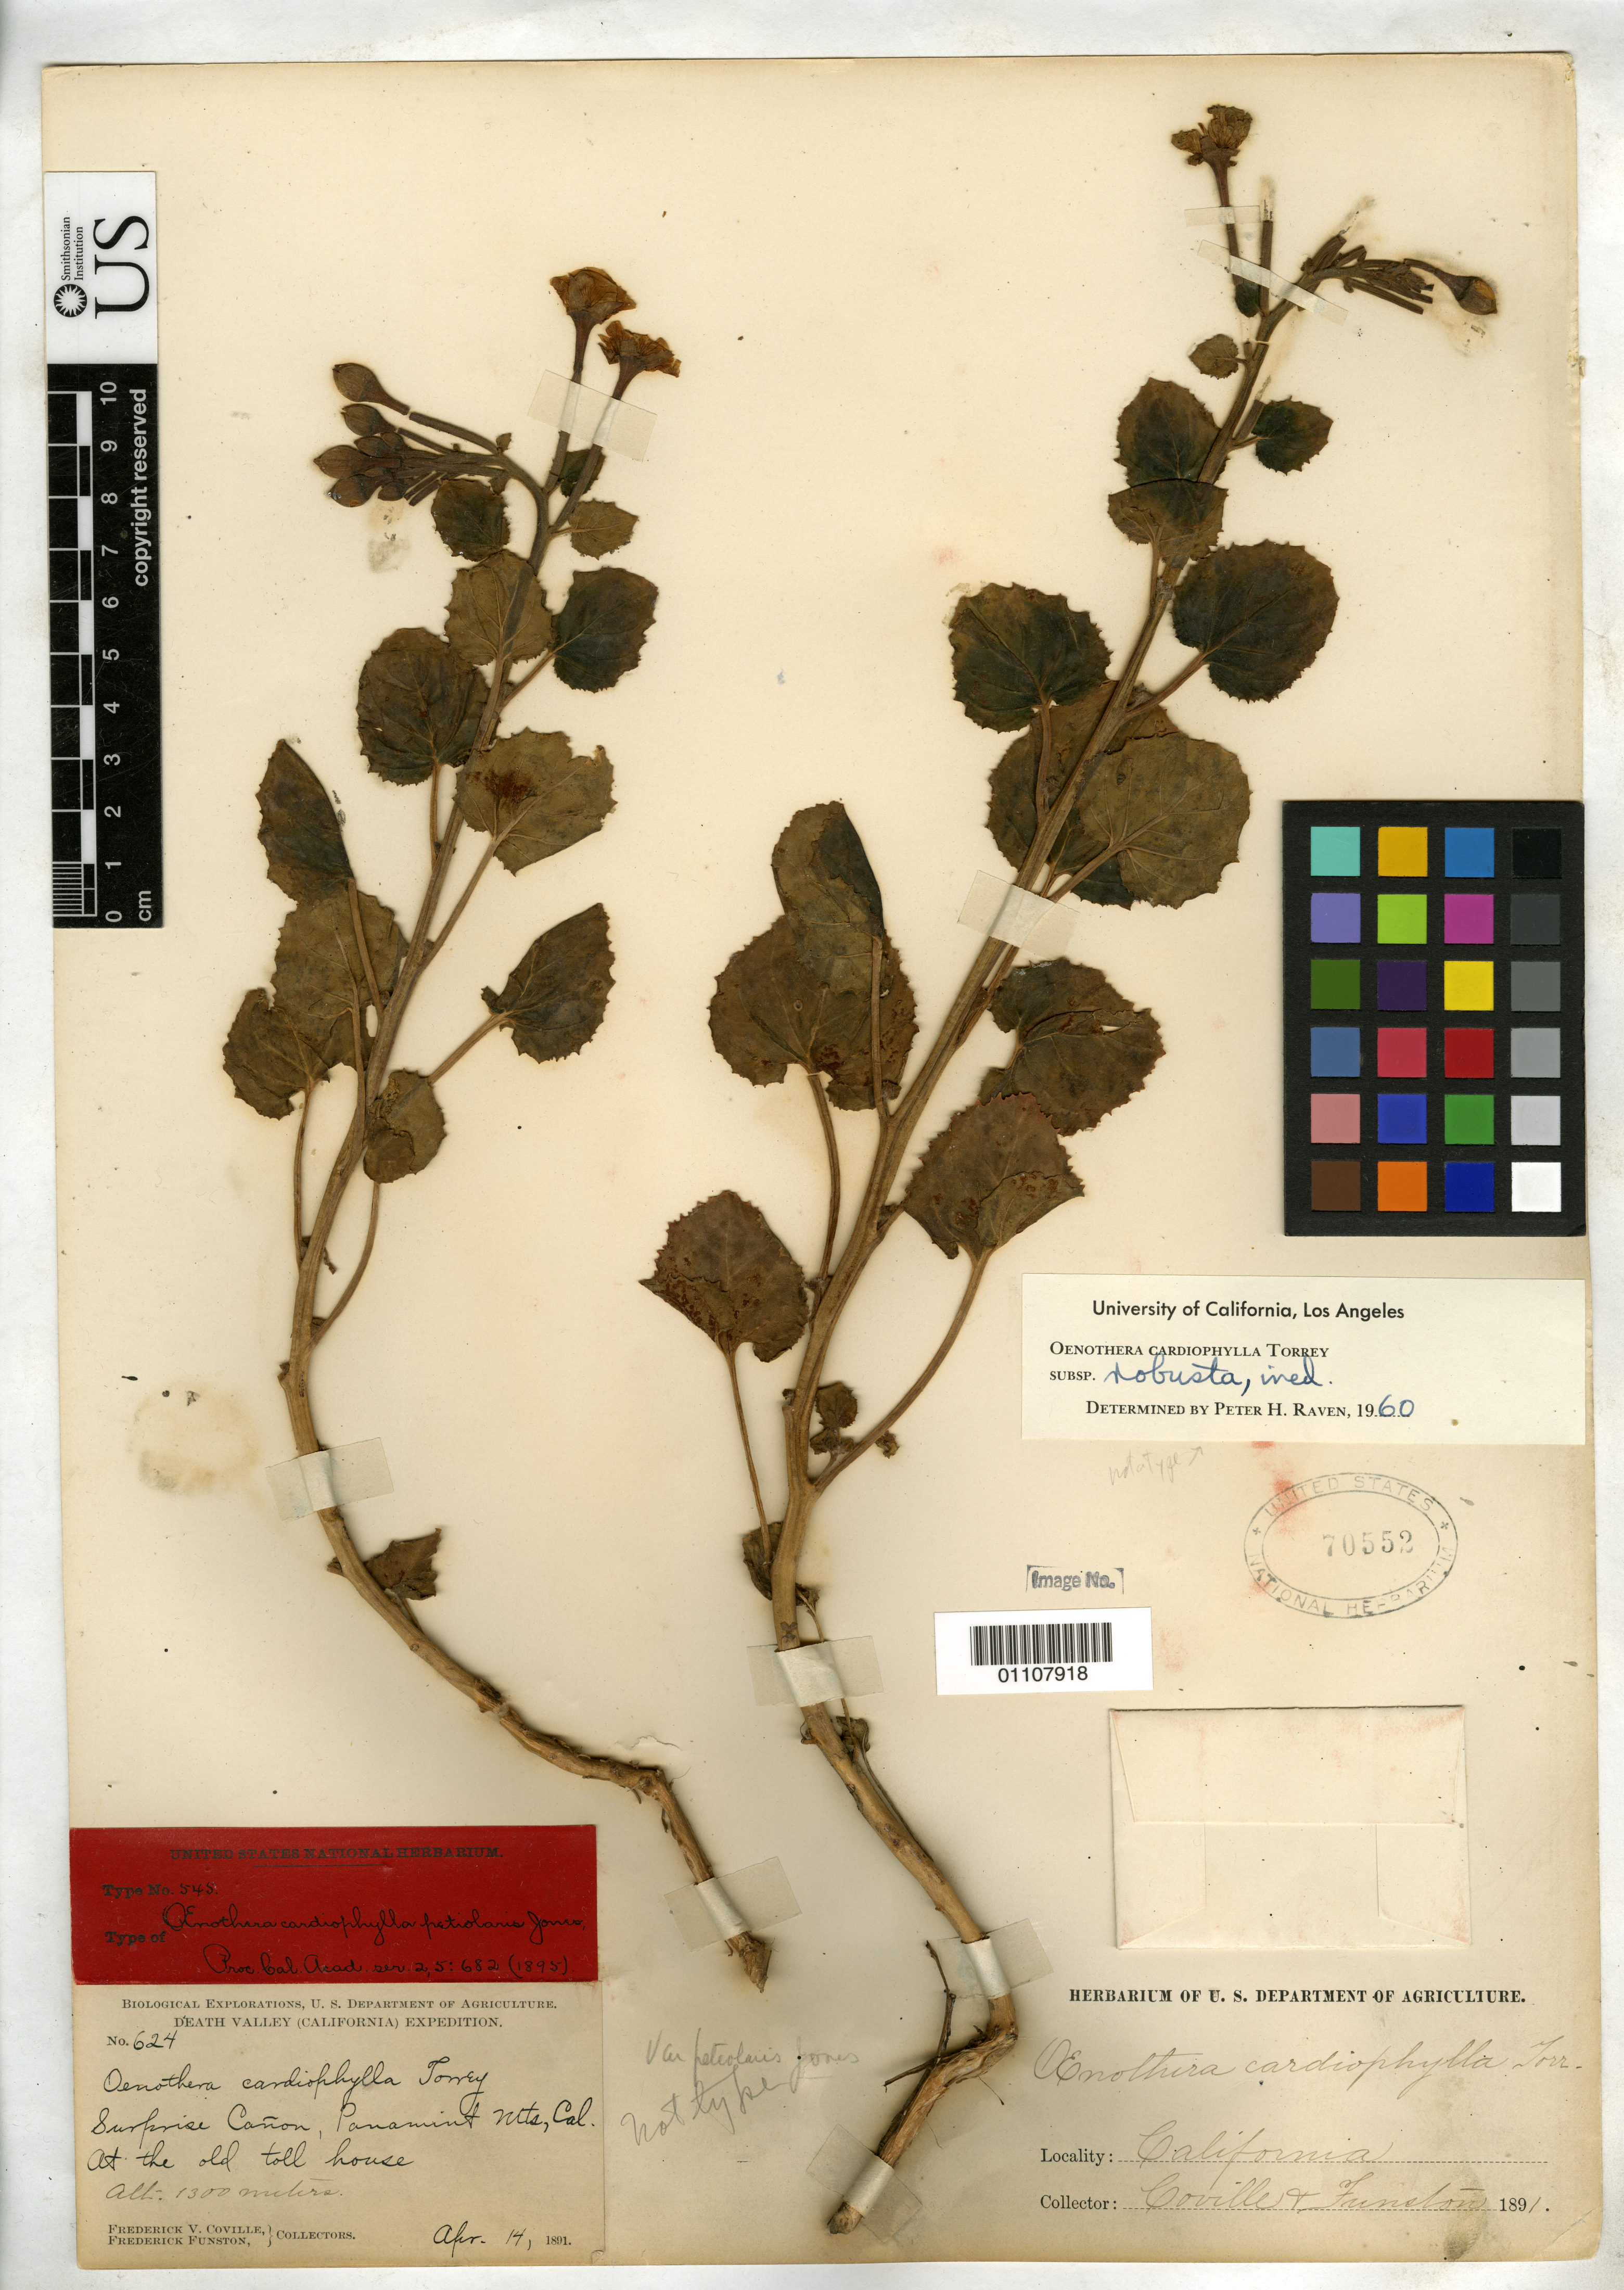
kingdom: Plantae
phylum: Tracheophyta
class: Magnoliopsida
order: Myrtales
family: Onagraceae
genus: Oenothera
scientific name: Oenothera cardiophylla var. petiolaris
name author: M.E. Jones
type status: Syntype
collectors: F. V. Coville & F. Funston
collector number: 624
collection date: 1891-04-14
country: United States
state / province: California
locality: Death Valley, Surprise Canyon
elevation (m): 1300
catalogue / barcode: US 70552